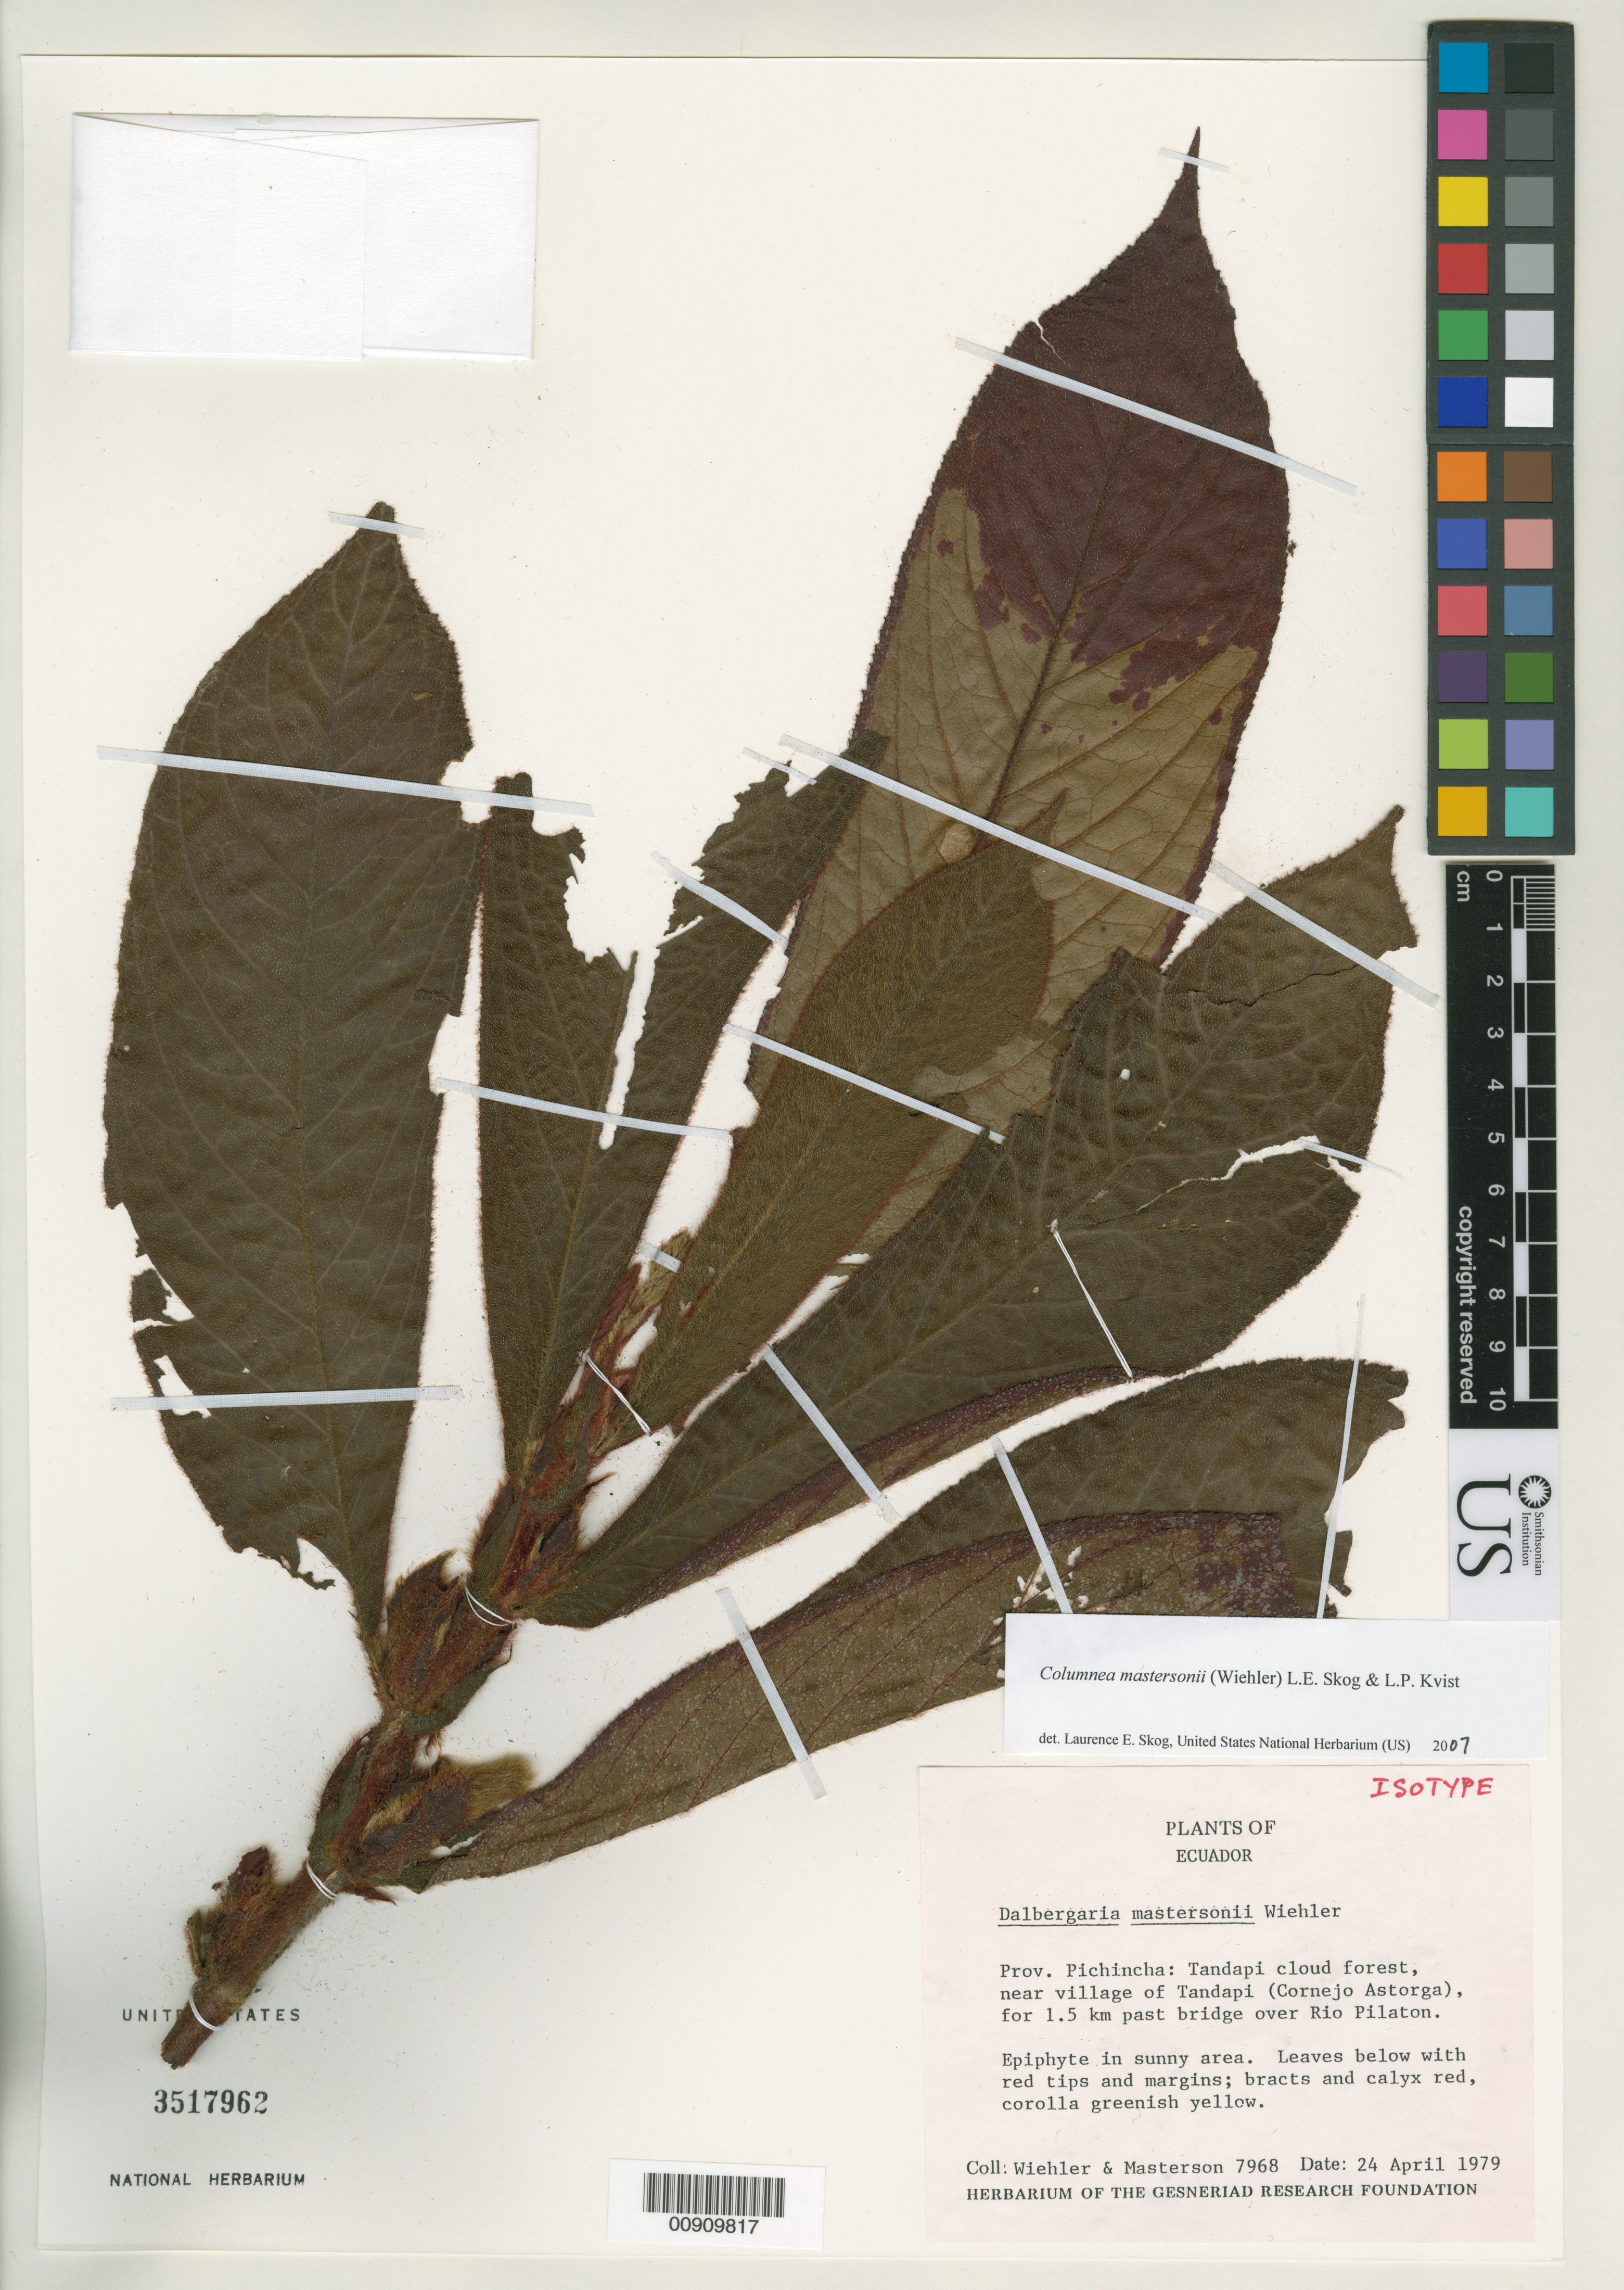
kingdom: Plantae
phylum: Tracheophyta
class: Magnoliopsida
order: Lamiales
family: Gesneriaceae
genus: Dalbergaria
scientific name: Dalbergaria mastersonii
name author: Wiehler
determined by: Skog, Laurence E.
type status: Isotype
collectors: H. J. Wiehler & D. Masterson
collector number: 7968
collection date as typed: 25 Apr 1979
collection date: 1979-04-25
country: Ecuador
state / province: Pichincha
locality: Pichincha: Tandapi near village of Cornejo Astorga (Tandapi), about 1.5 km from bridge over Rio Pilatón.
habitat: Growing in cloud forest in sunny area.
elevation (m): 1500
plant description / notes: Cited by J.R. Clark et al., Selbyana 24: 119-140 (2003).; Wiehler live accession W-2713.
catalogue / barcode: US 3517962